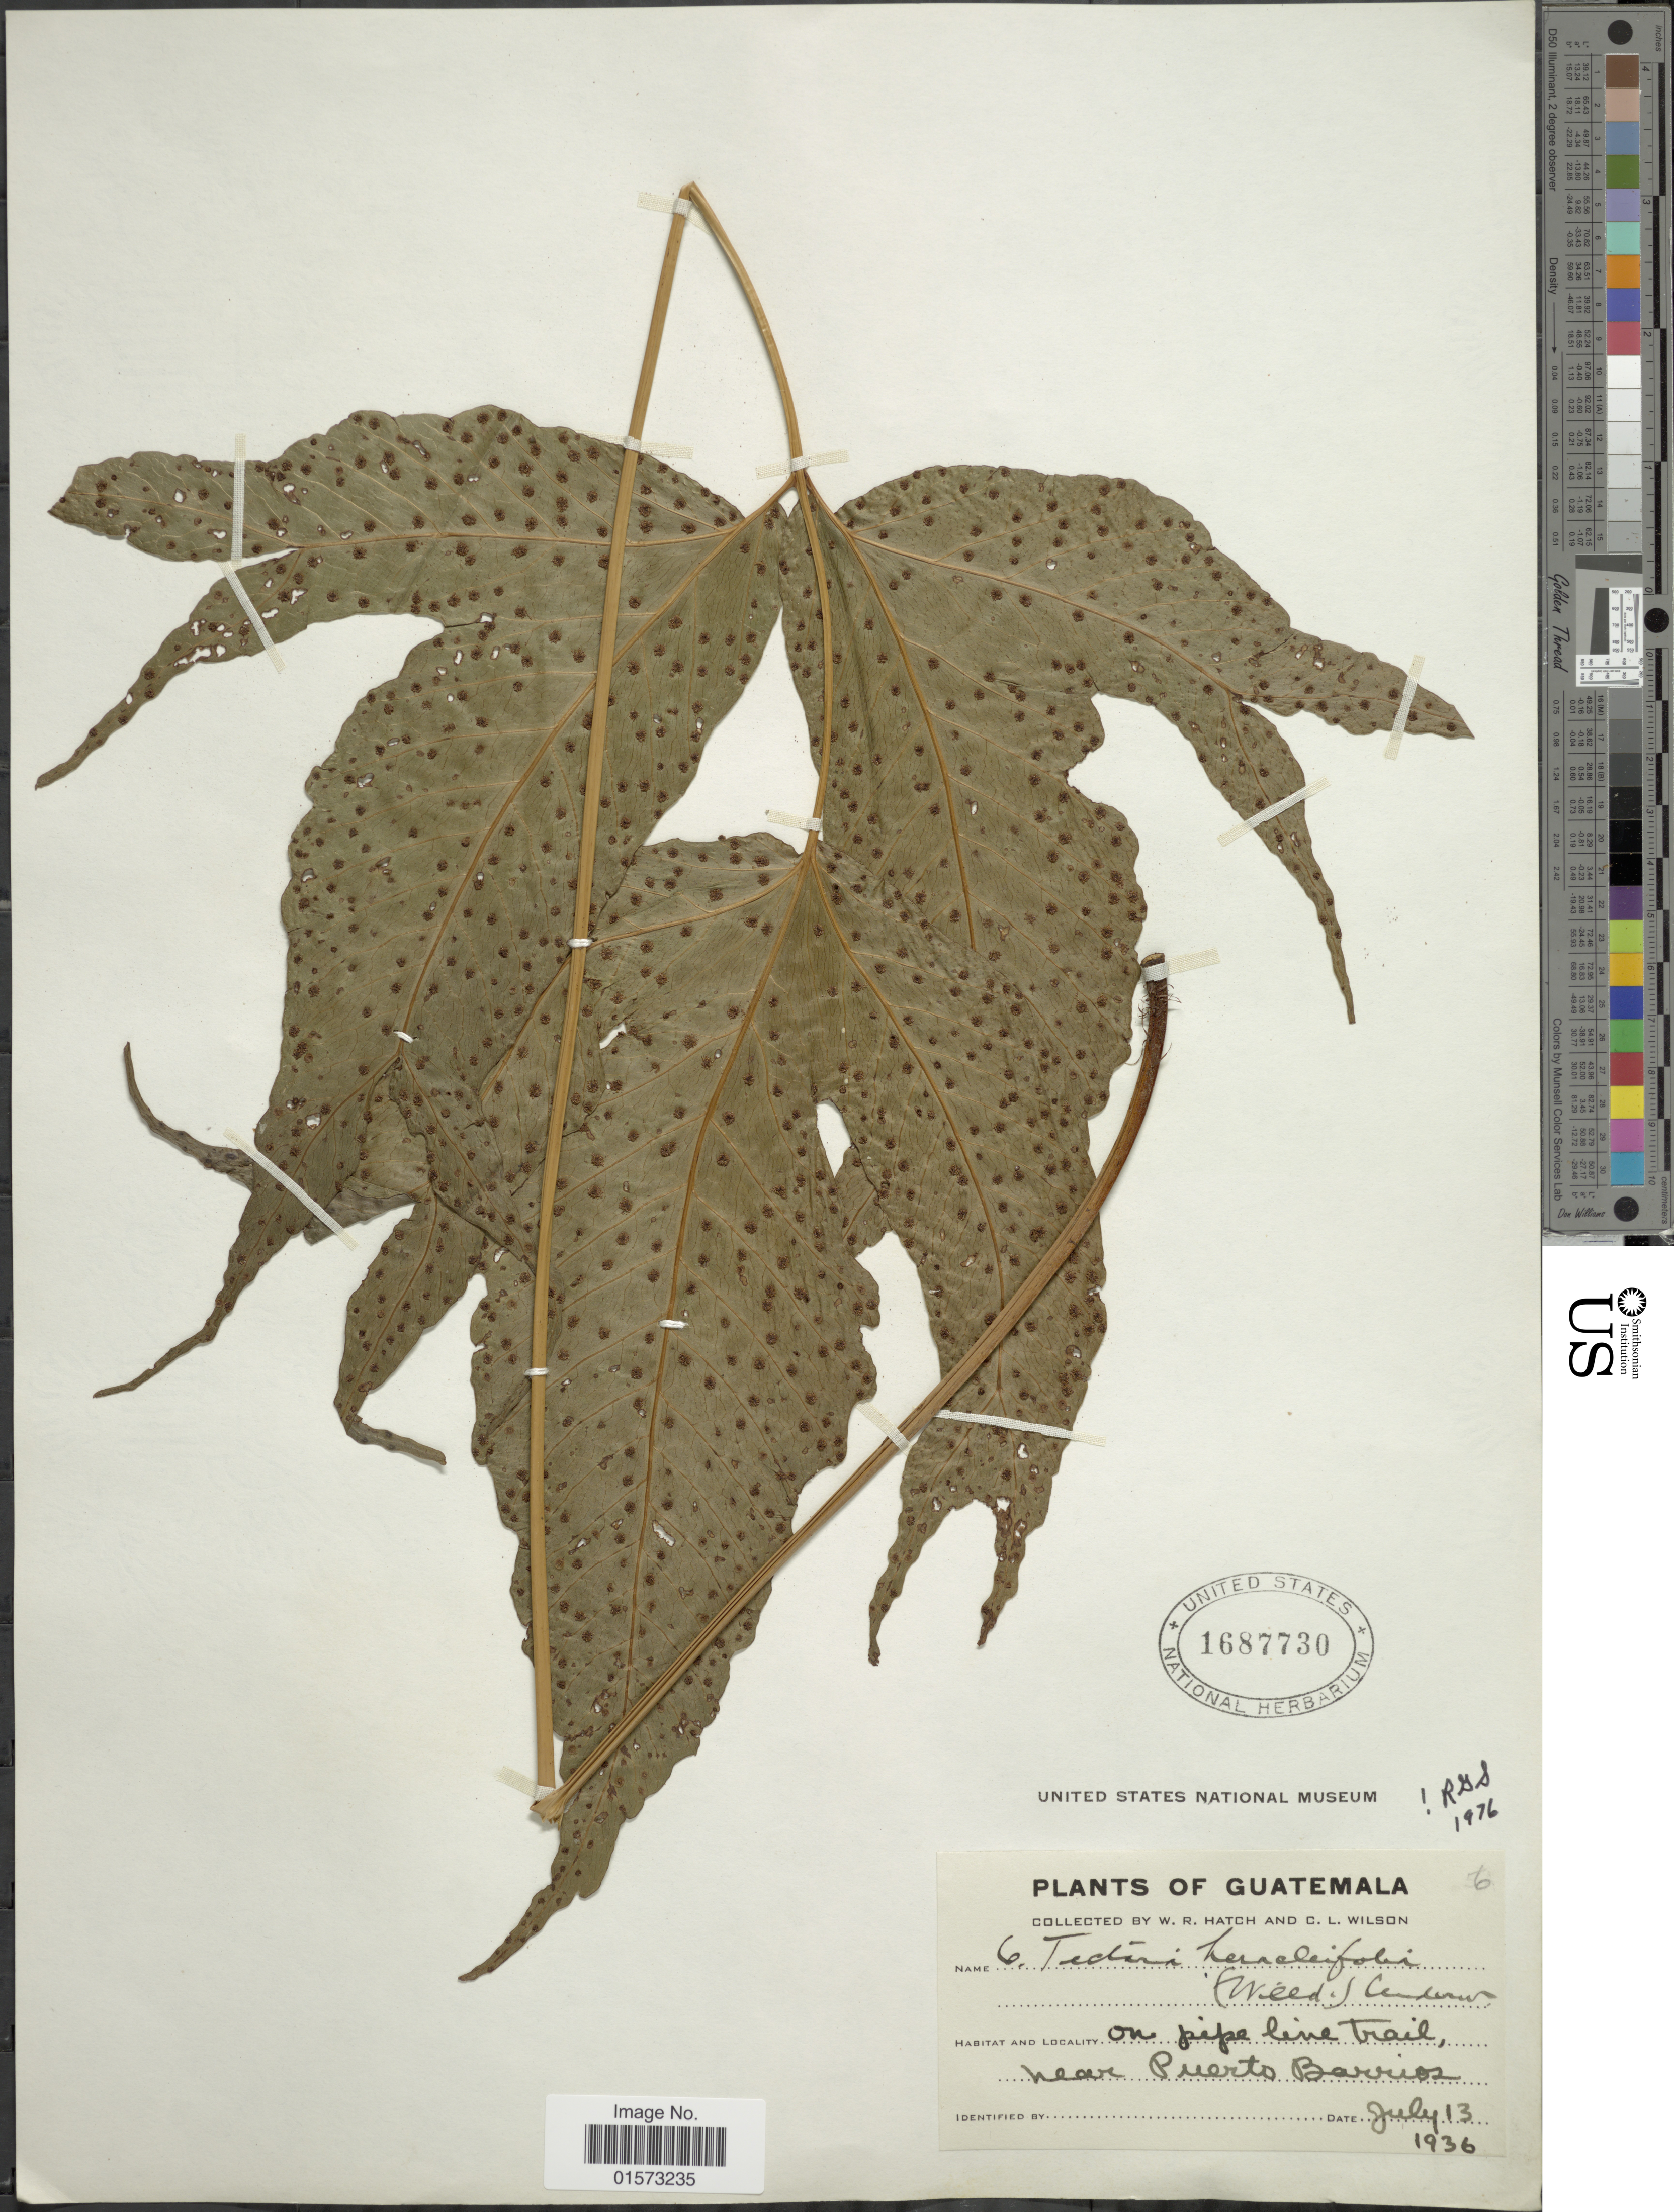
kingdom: Plantae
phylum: Tracheophyta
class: Polypodiopsida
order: Polypodiales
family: Tectariaceae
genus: Tectaria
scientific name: Tectaria heracleifolia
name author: (Willd.) Underw.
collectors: W. Hatch & C. L. Wilson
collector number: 6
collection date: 1936-07-13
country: Guatemala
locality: On pipe line trail, near Puerto Barrios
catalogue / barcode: US 1687730